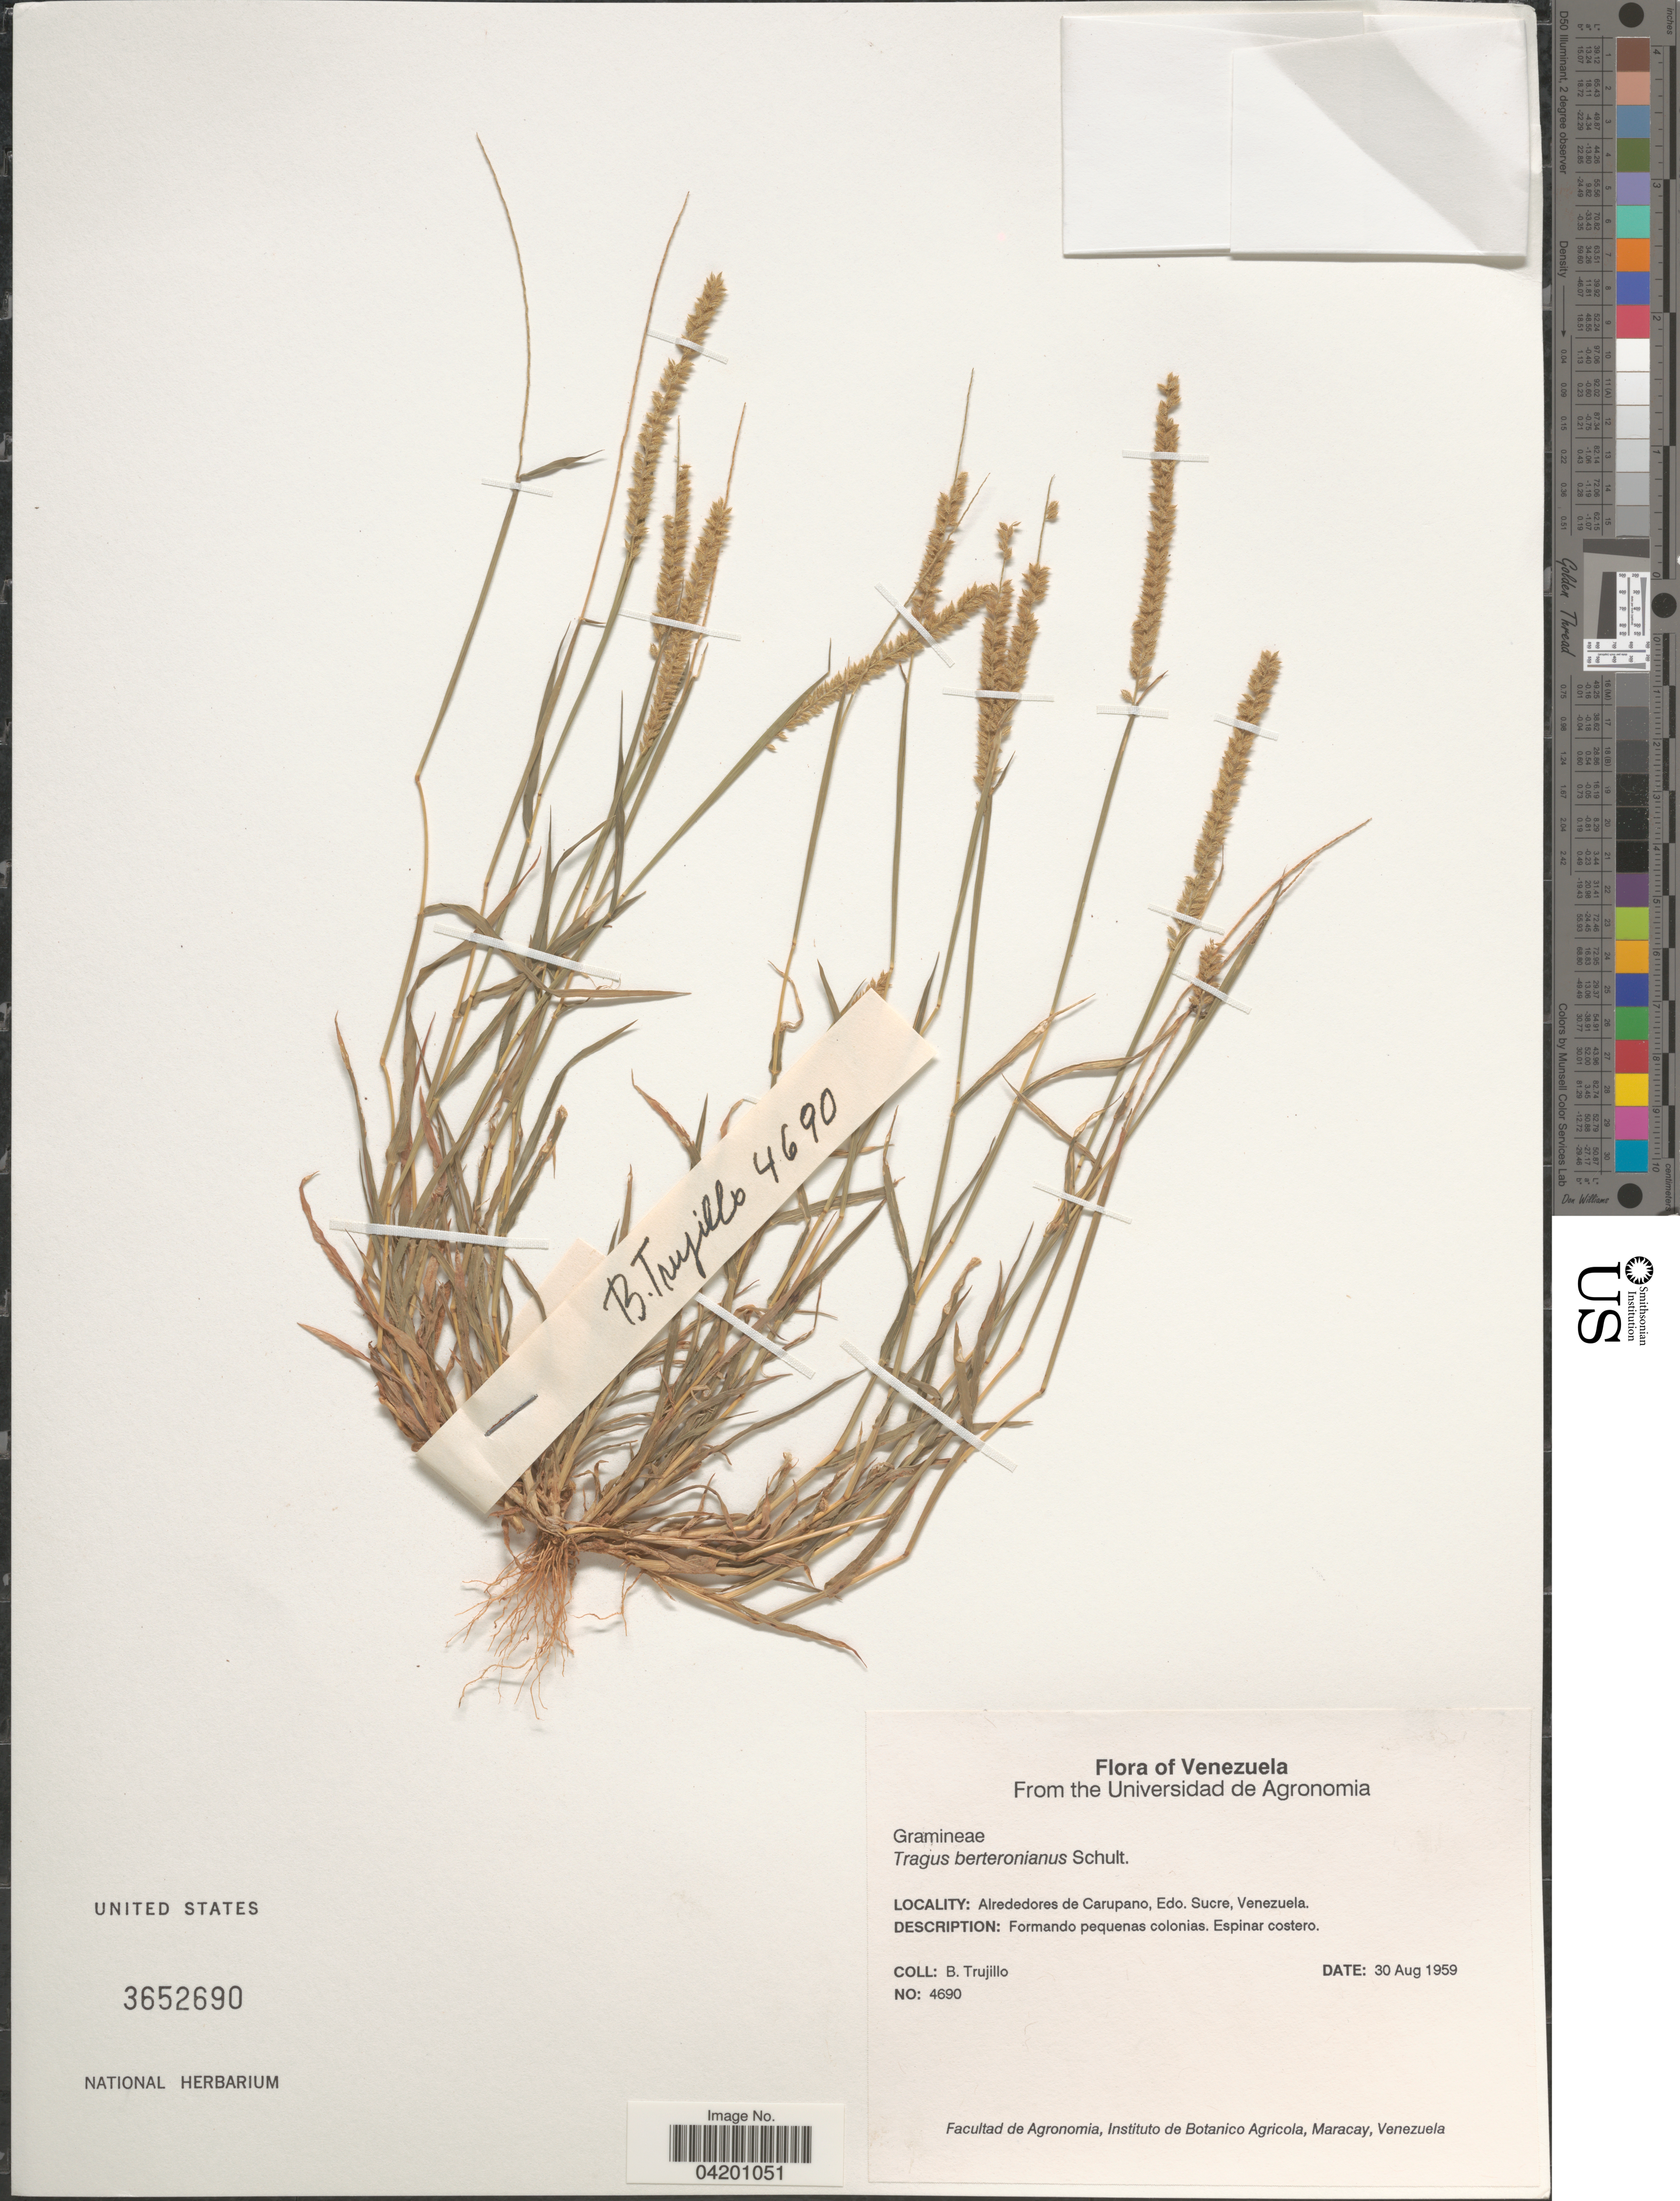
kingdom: Plantae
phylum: Tracheophyta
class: Liliopsida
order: Poales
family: Poaceae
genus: Tragus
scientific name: Tragus berteronianus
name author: Schult.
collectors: B. Trujillo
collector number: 4690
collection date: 1959-08-30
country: Venezuela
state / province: Sucre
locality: Alrededores de Carupano.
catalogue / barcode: US 3652690